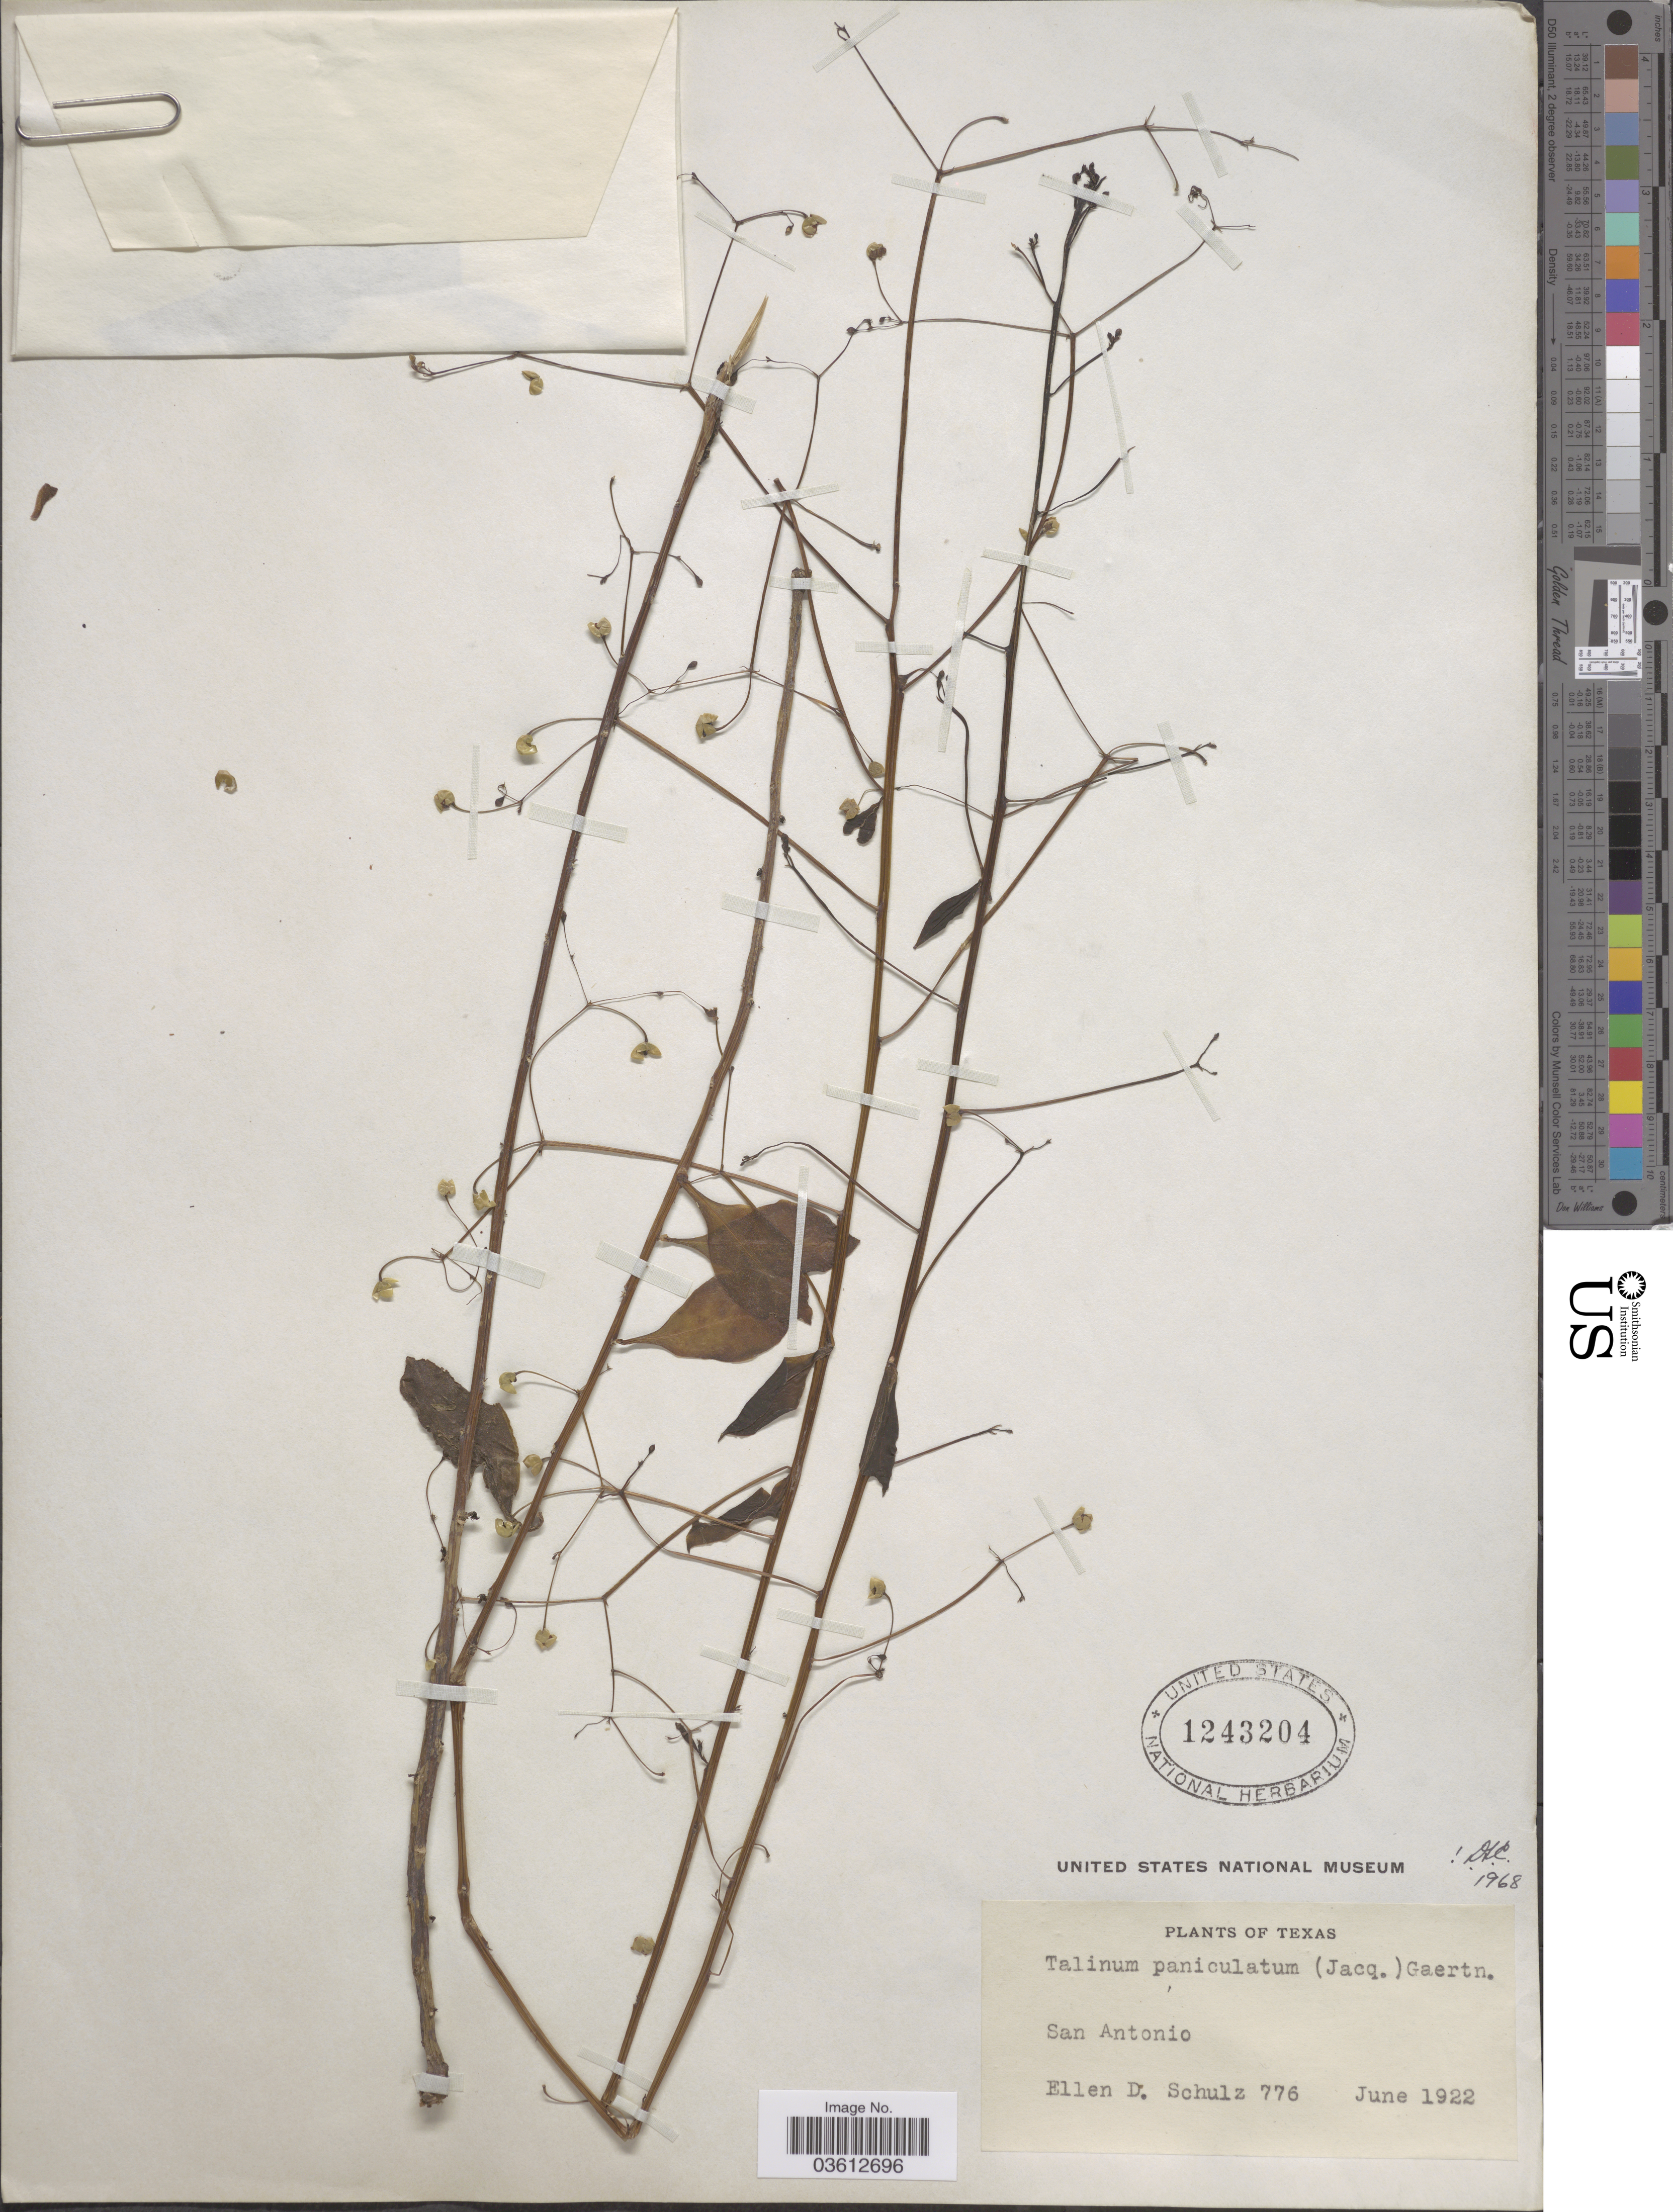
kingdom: Plantae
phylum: Tracheophyta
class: Magnoliopsida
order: Caryophyllales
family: Talinaceae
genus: Talinum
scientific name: Talinum paniculatum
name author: (Jacq.) Gaertn.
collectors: E. D. Schulz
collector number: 776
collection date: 1922-06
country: United States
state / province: Texas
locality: San Antonio.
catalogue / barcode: US 1243204